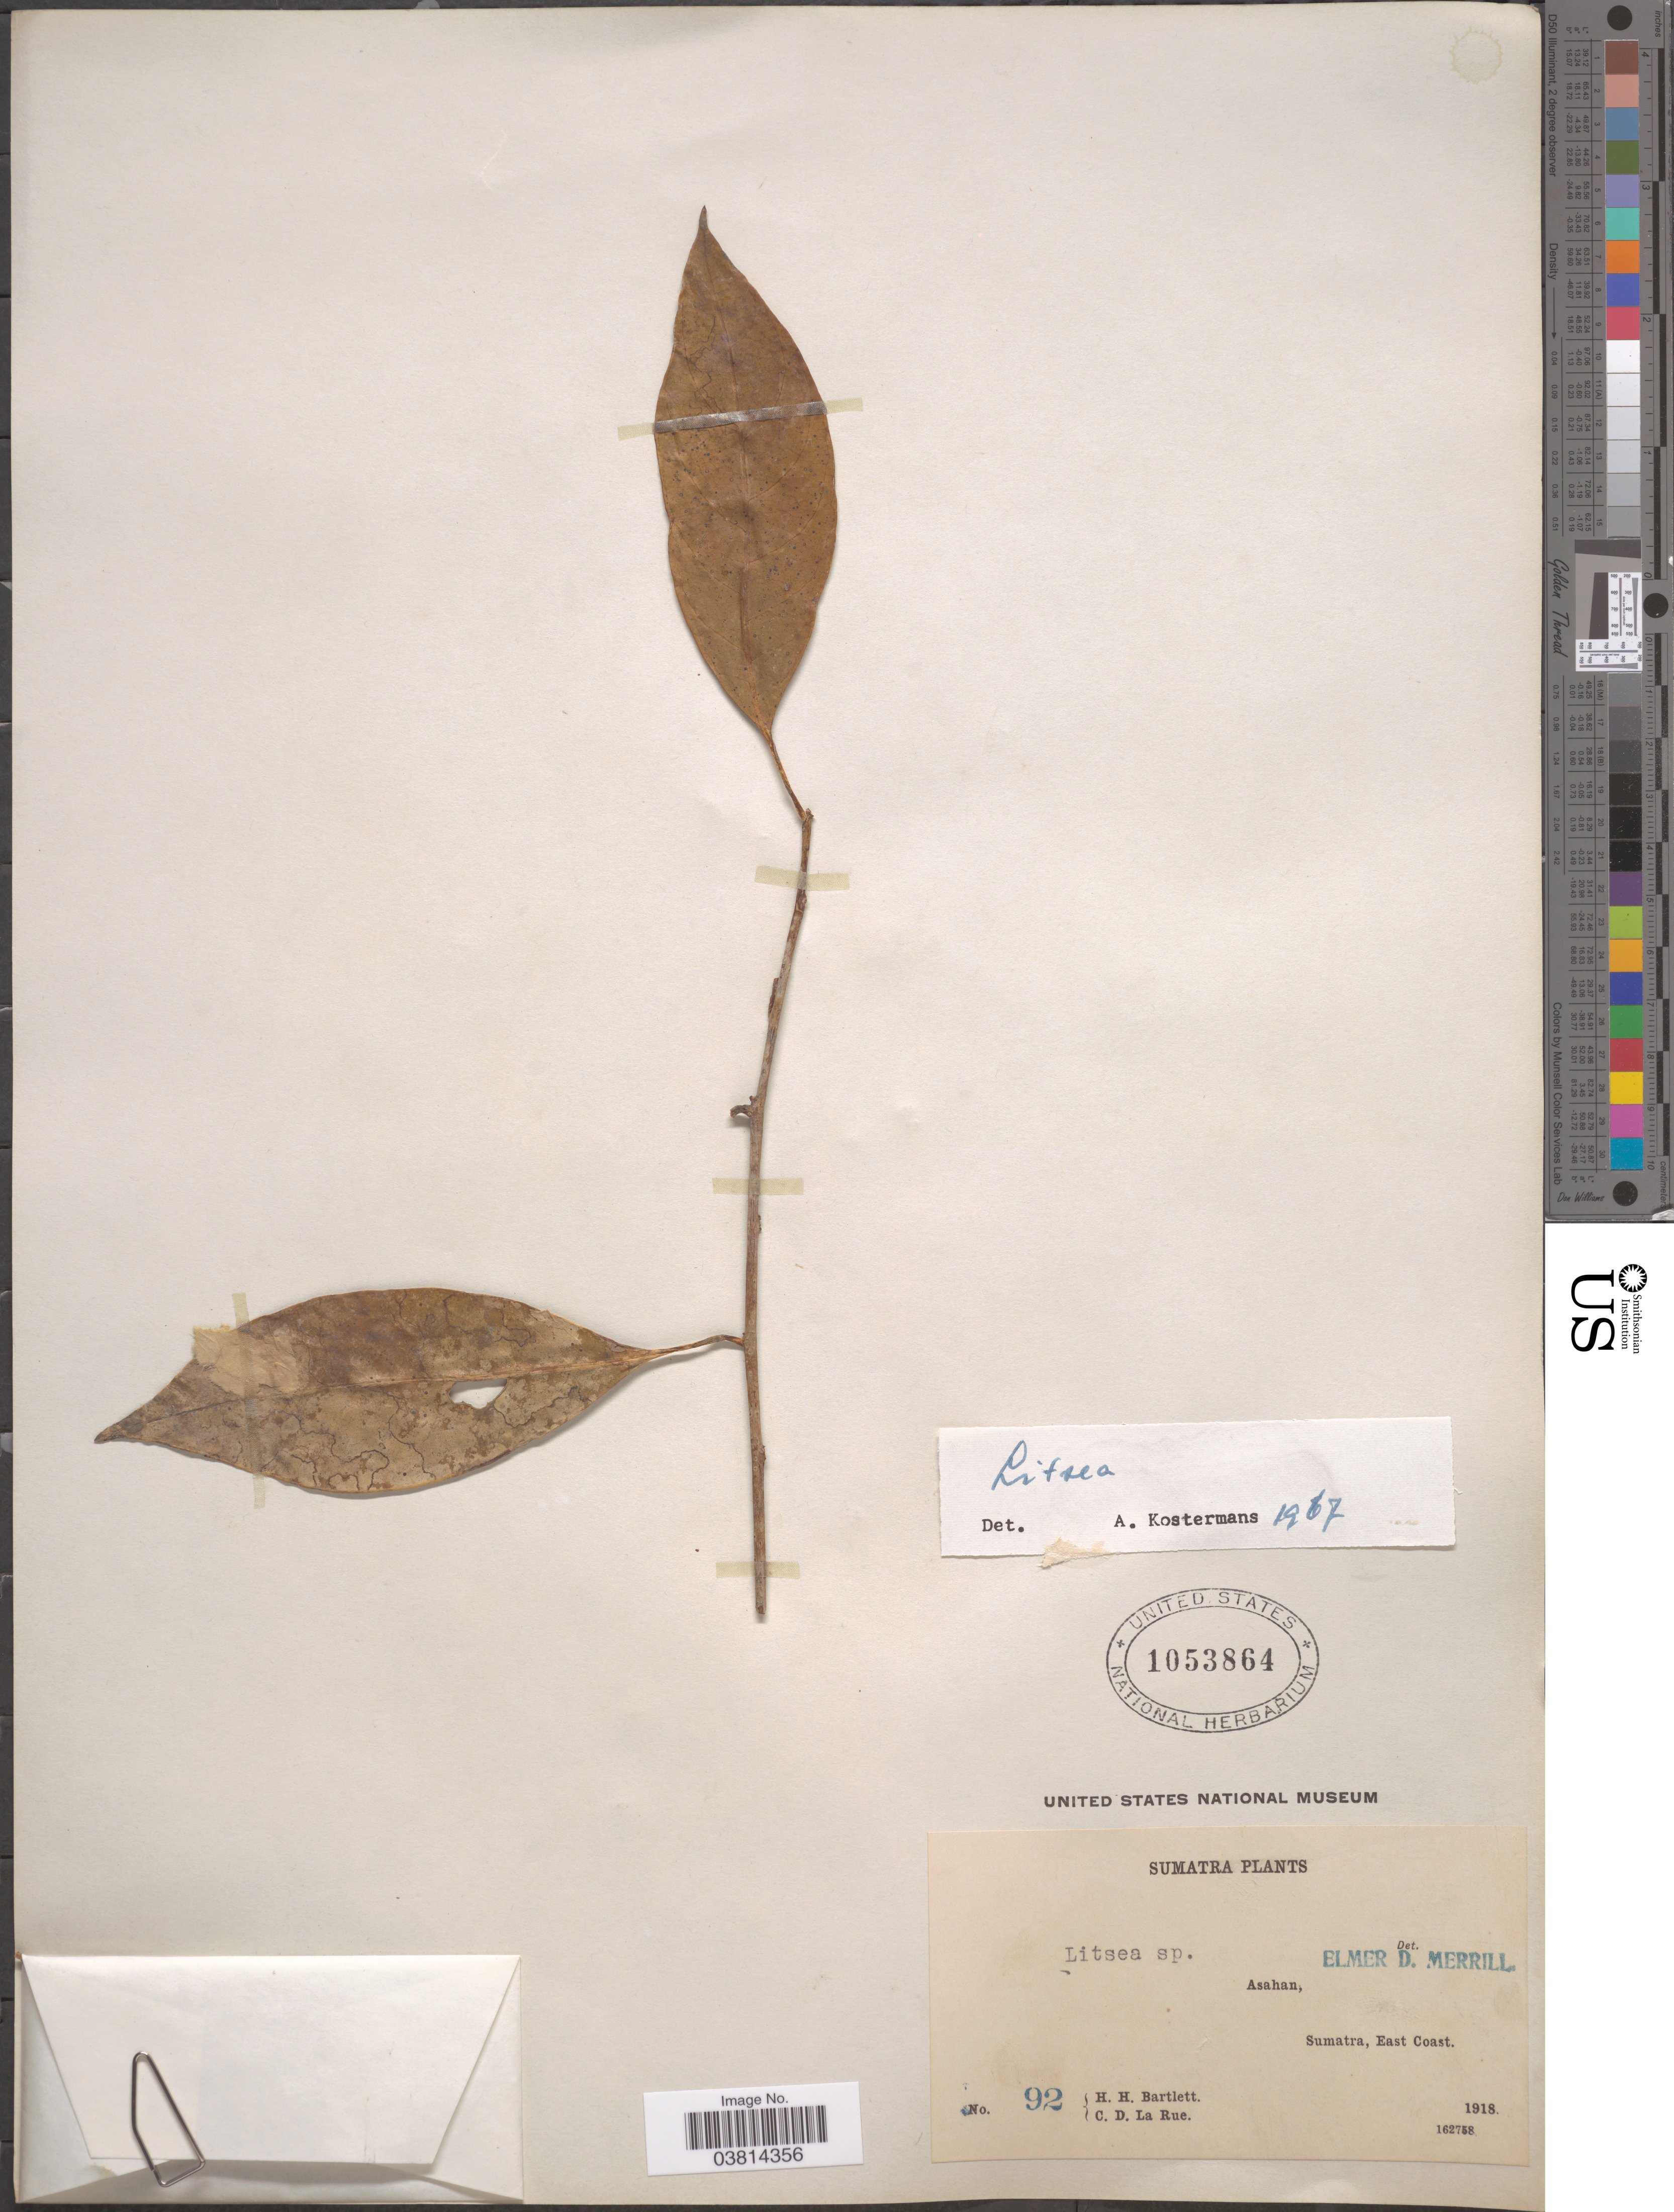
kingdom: Plantae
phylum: Tracheophyta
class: Magnoliopsida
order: Laurales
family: Lauraceae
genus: Litsea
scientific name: Litsea sp.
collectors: H. H. Bartlett & C. La Rue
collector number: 92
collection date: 1918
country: Indonesia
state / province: Sumatra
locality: Asahan. East Coast.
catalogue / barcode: US 1053864